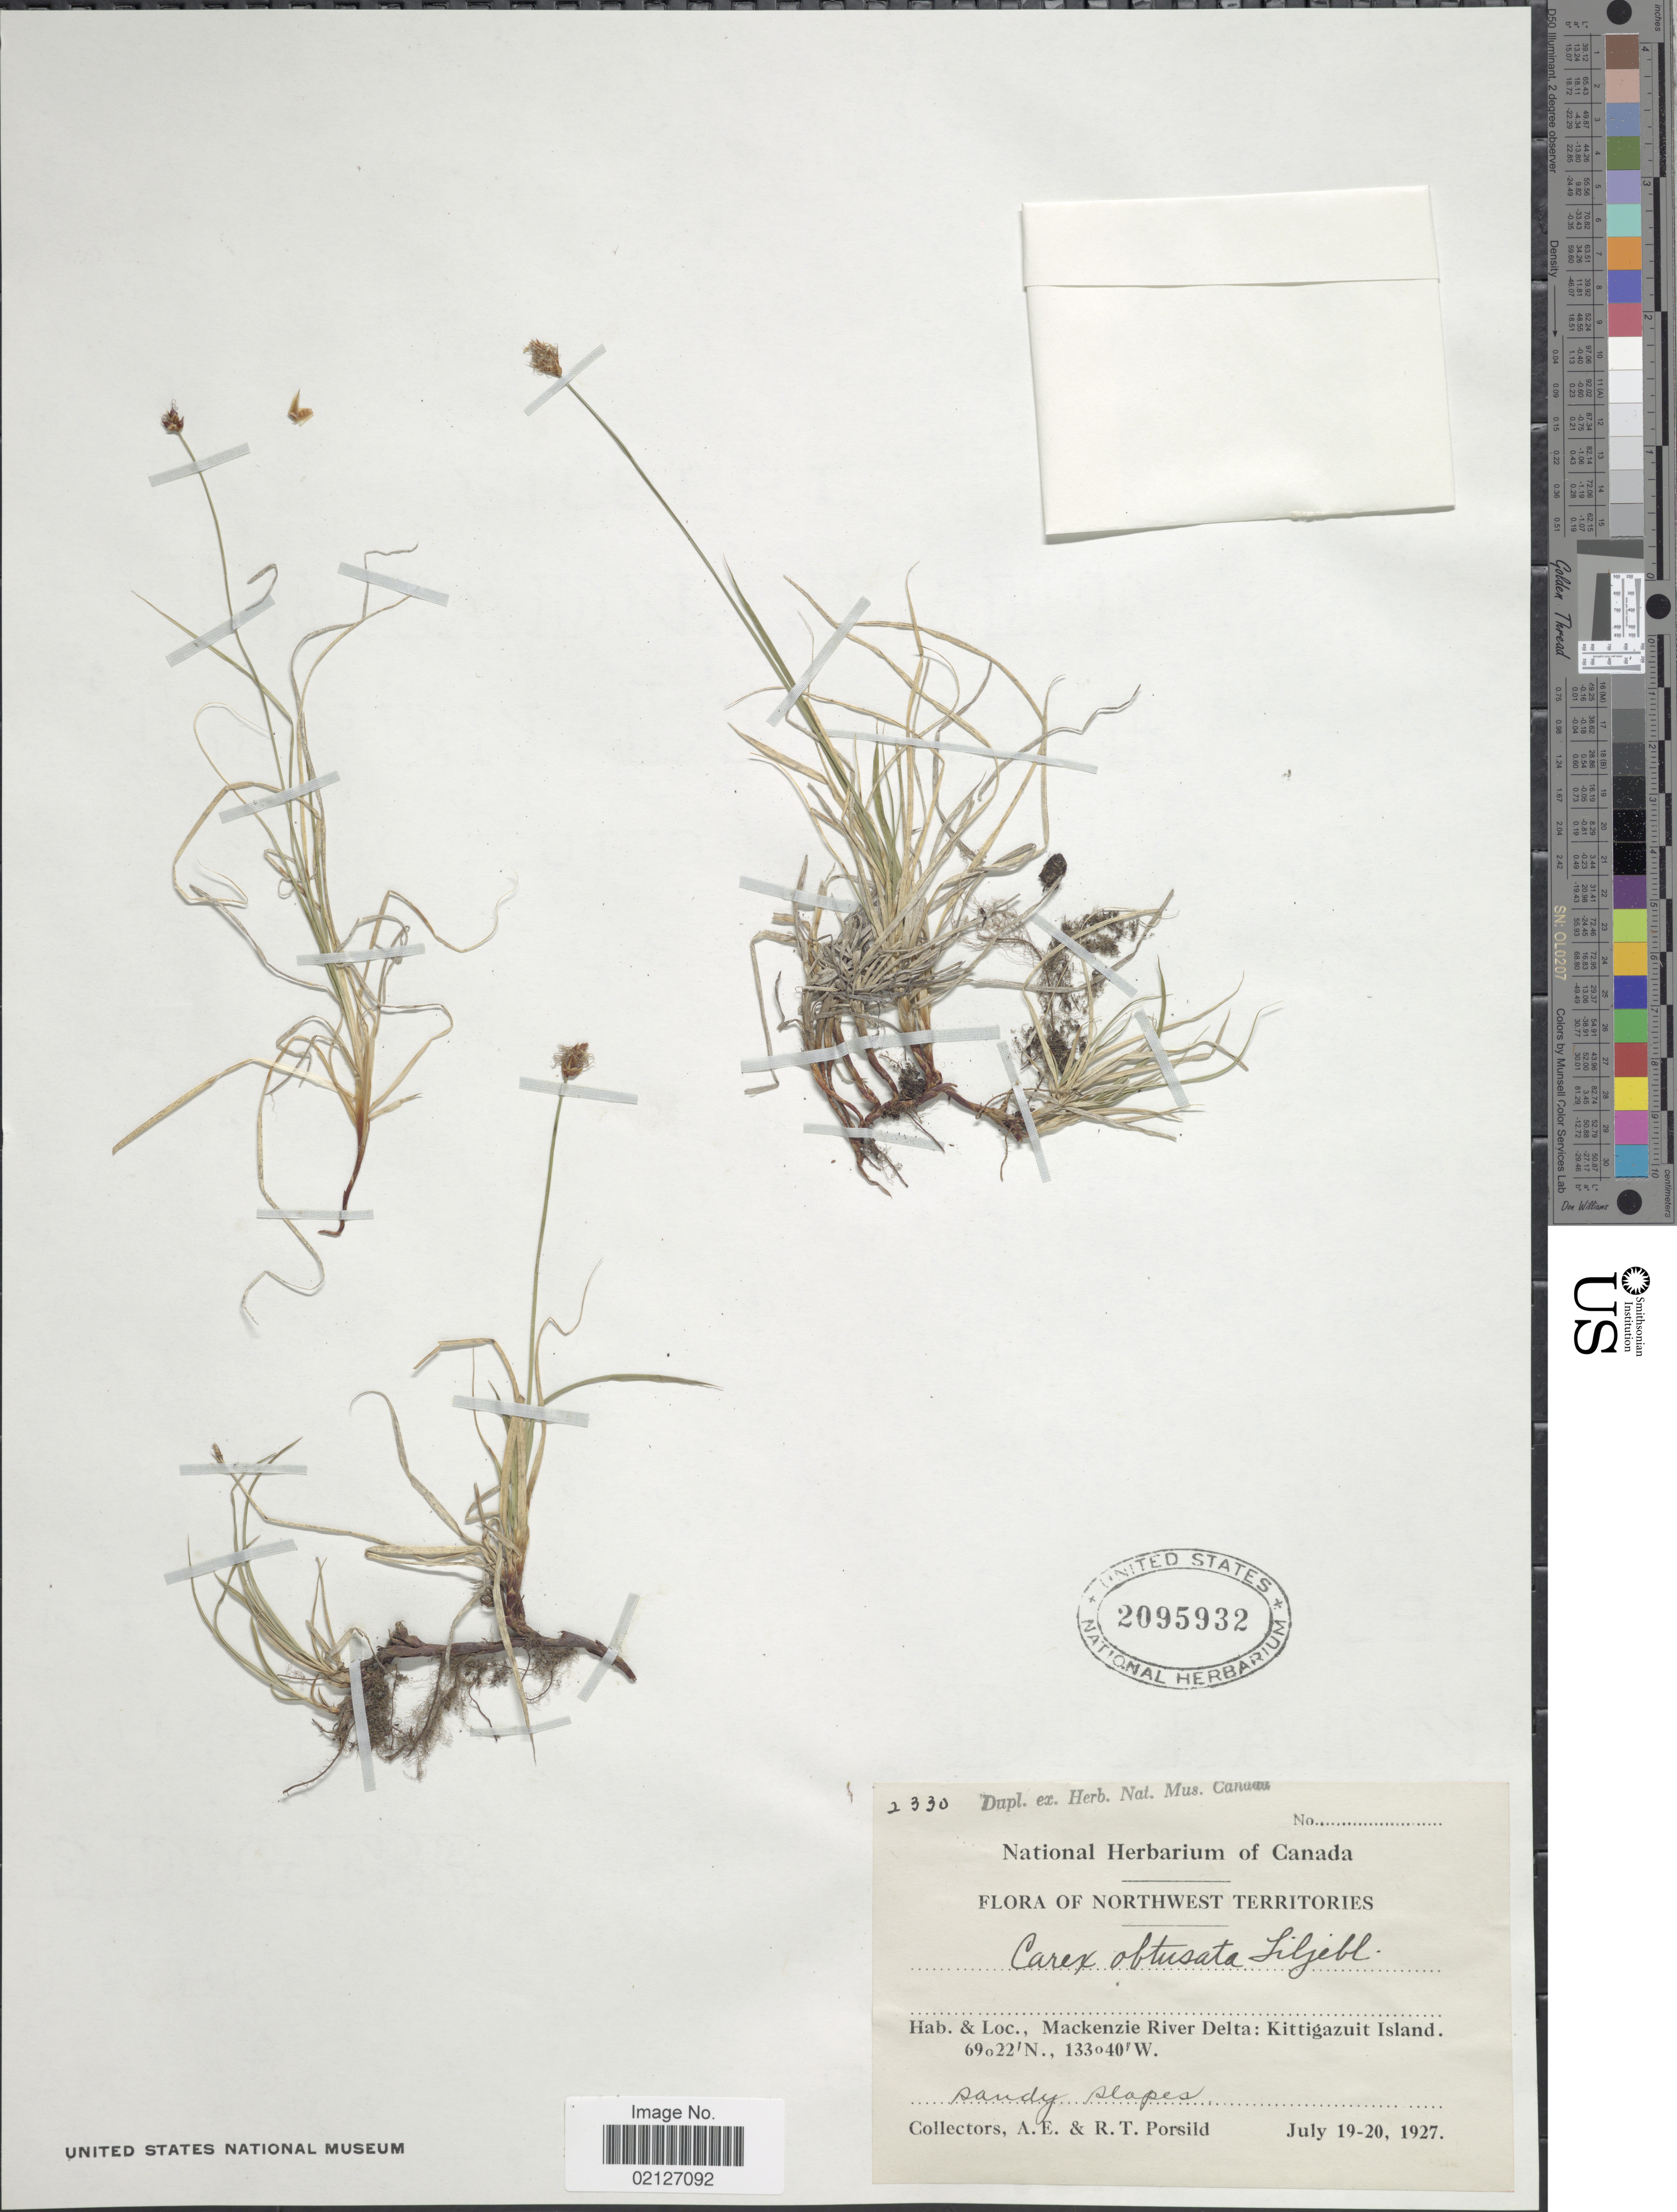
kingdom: Plantae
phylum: Tracheophyta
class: Liliopsida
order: Poales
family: Cyperaceae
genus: Carex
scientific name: Carex obtusata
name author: Lilj.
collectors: A. E. Porsild & R. T. Porsild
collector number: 2330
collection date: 1927-07-19/1927-07-20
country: Canada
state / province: Northwest Territories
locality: Mackenzie River Delta: Kittigazuit Island, sandy slopes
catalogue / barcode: US 2095932